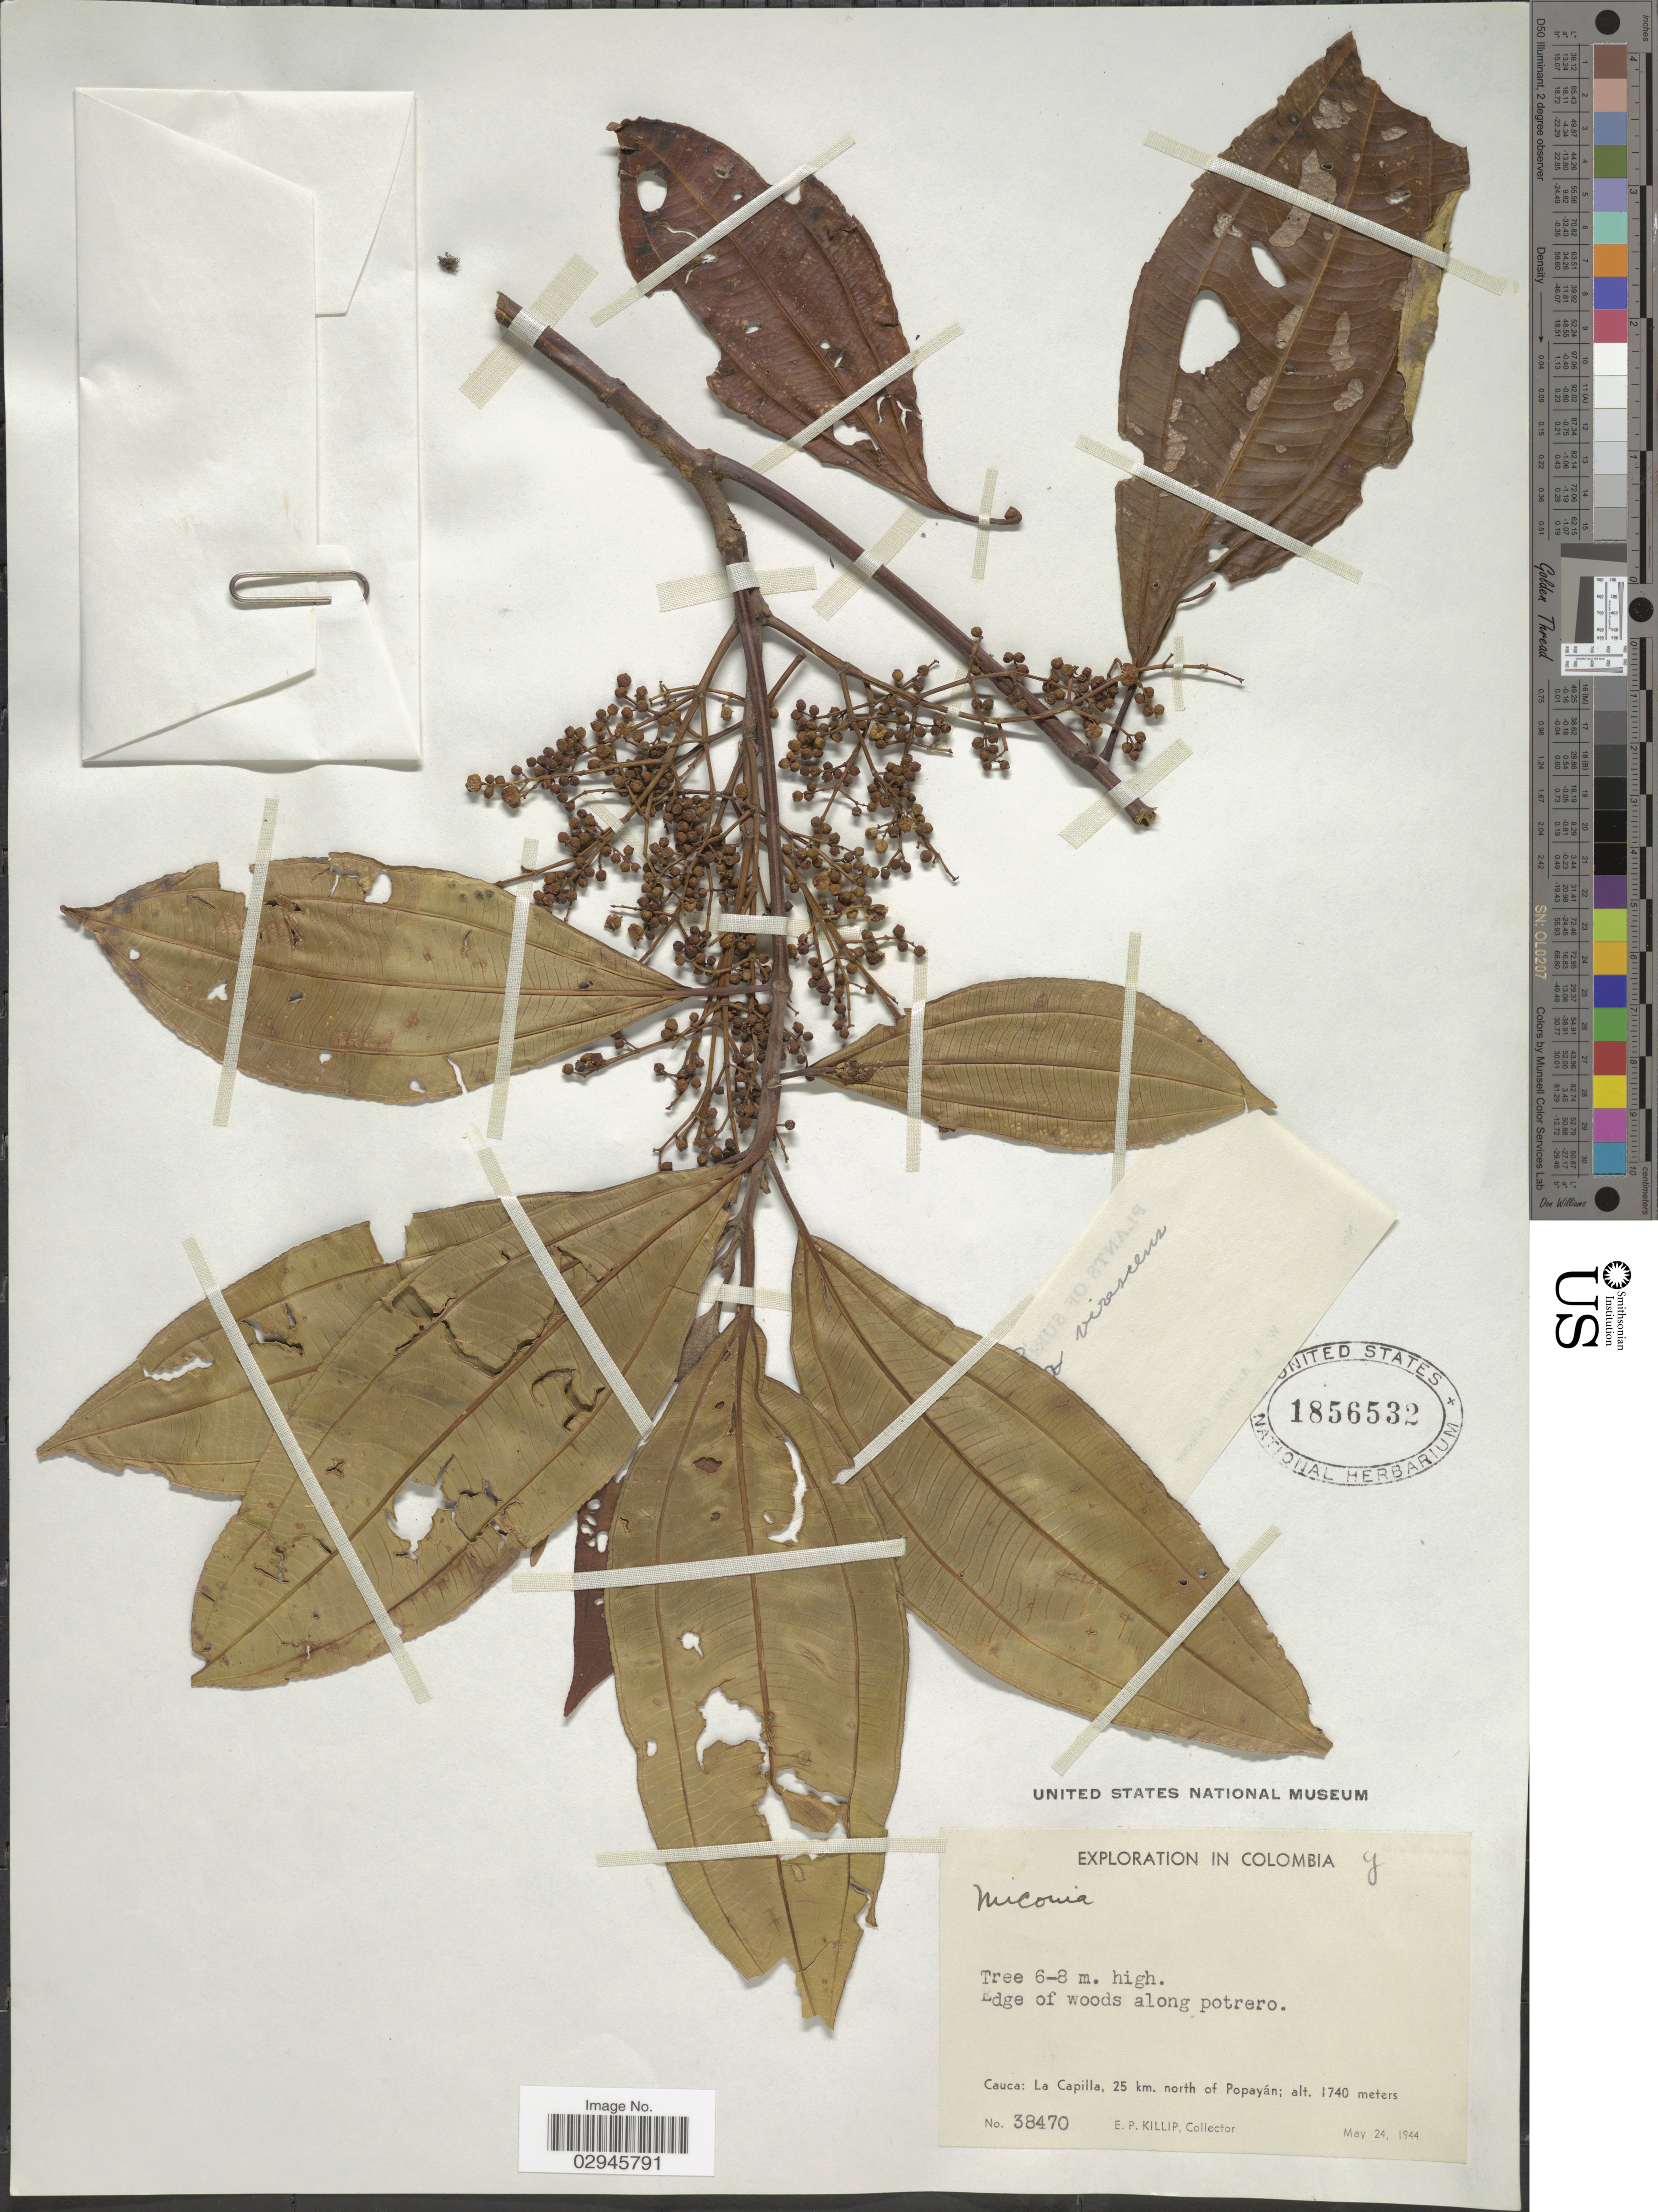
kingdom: Plantae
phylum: Tracheophyta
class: Magnoliopsida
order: Myrtales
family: Melastomataceae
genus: Miconia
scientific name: Miconia sp.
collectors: E. P. Killip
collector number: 38470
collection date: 1944-05-24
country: Colombia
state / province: Cauca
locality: La Capilla, 25 km. north of Popayán.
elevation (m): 1740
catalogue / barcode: US 1856532